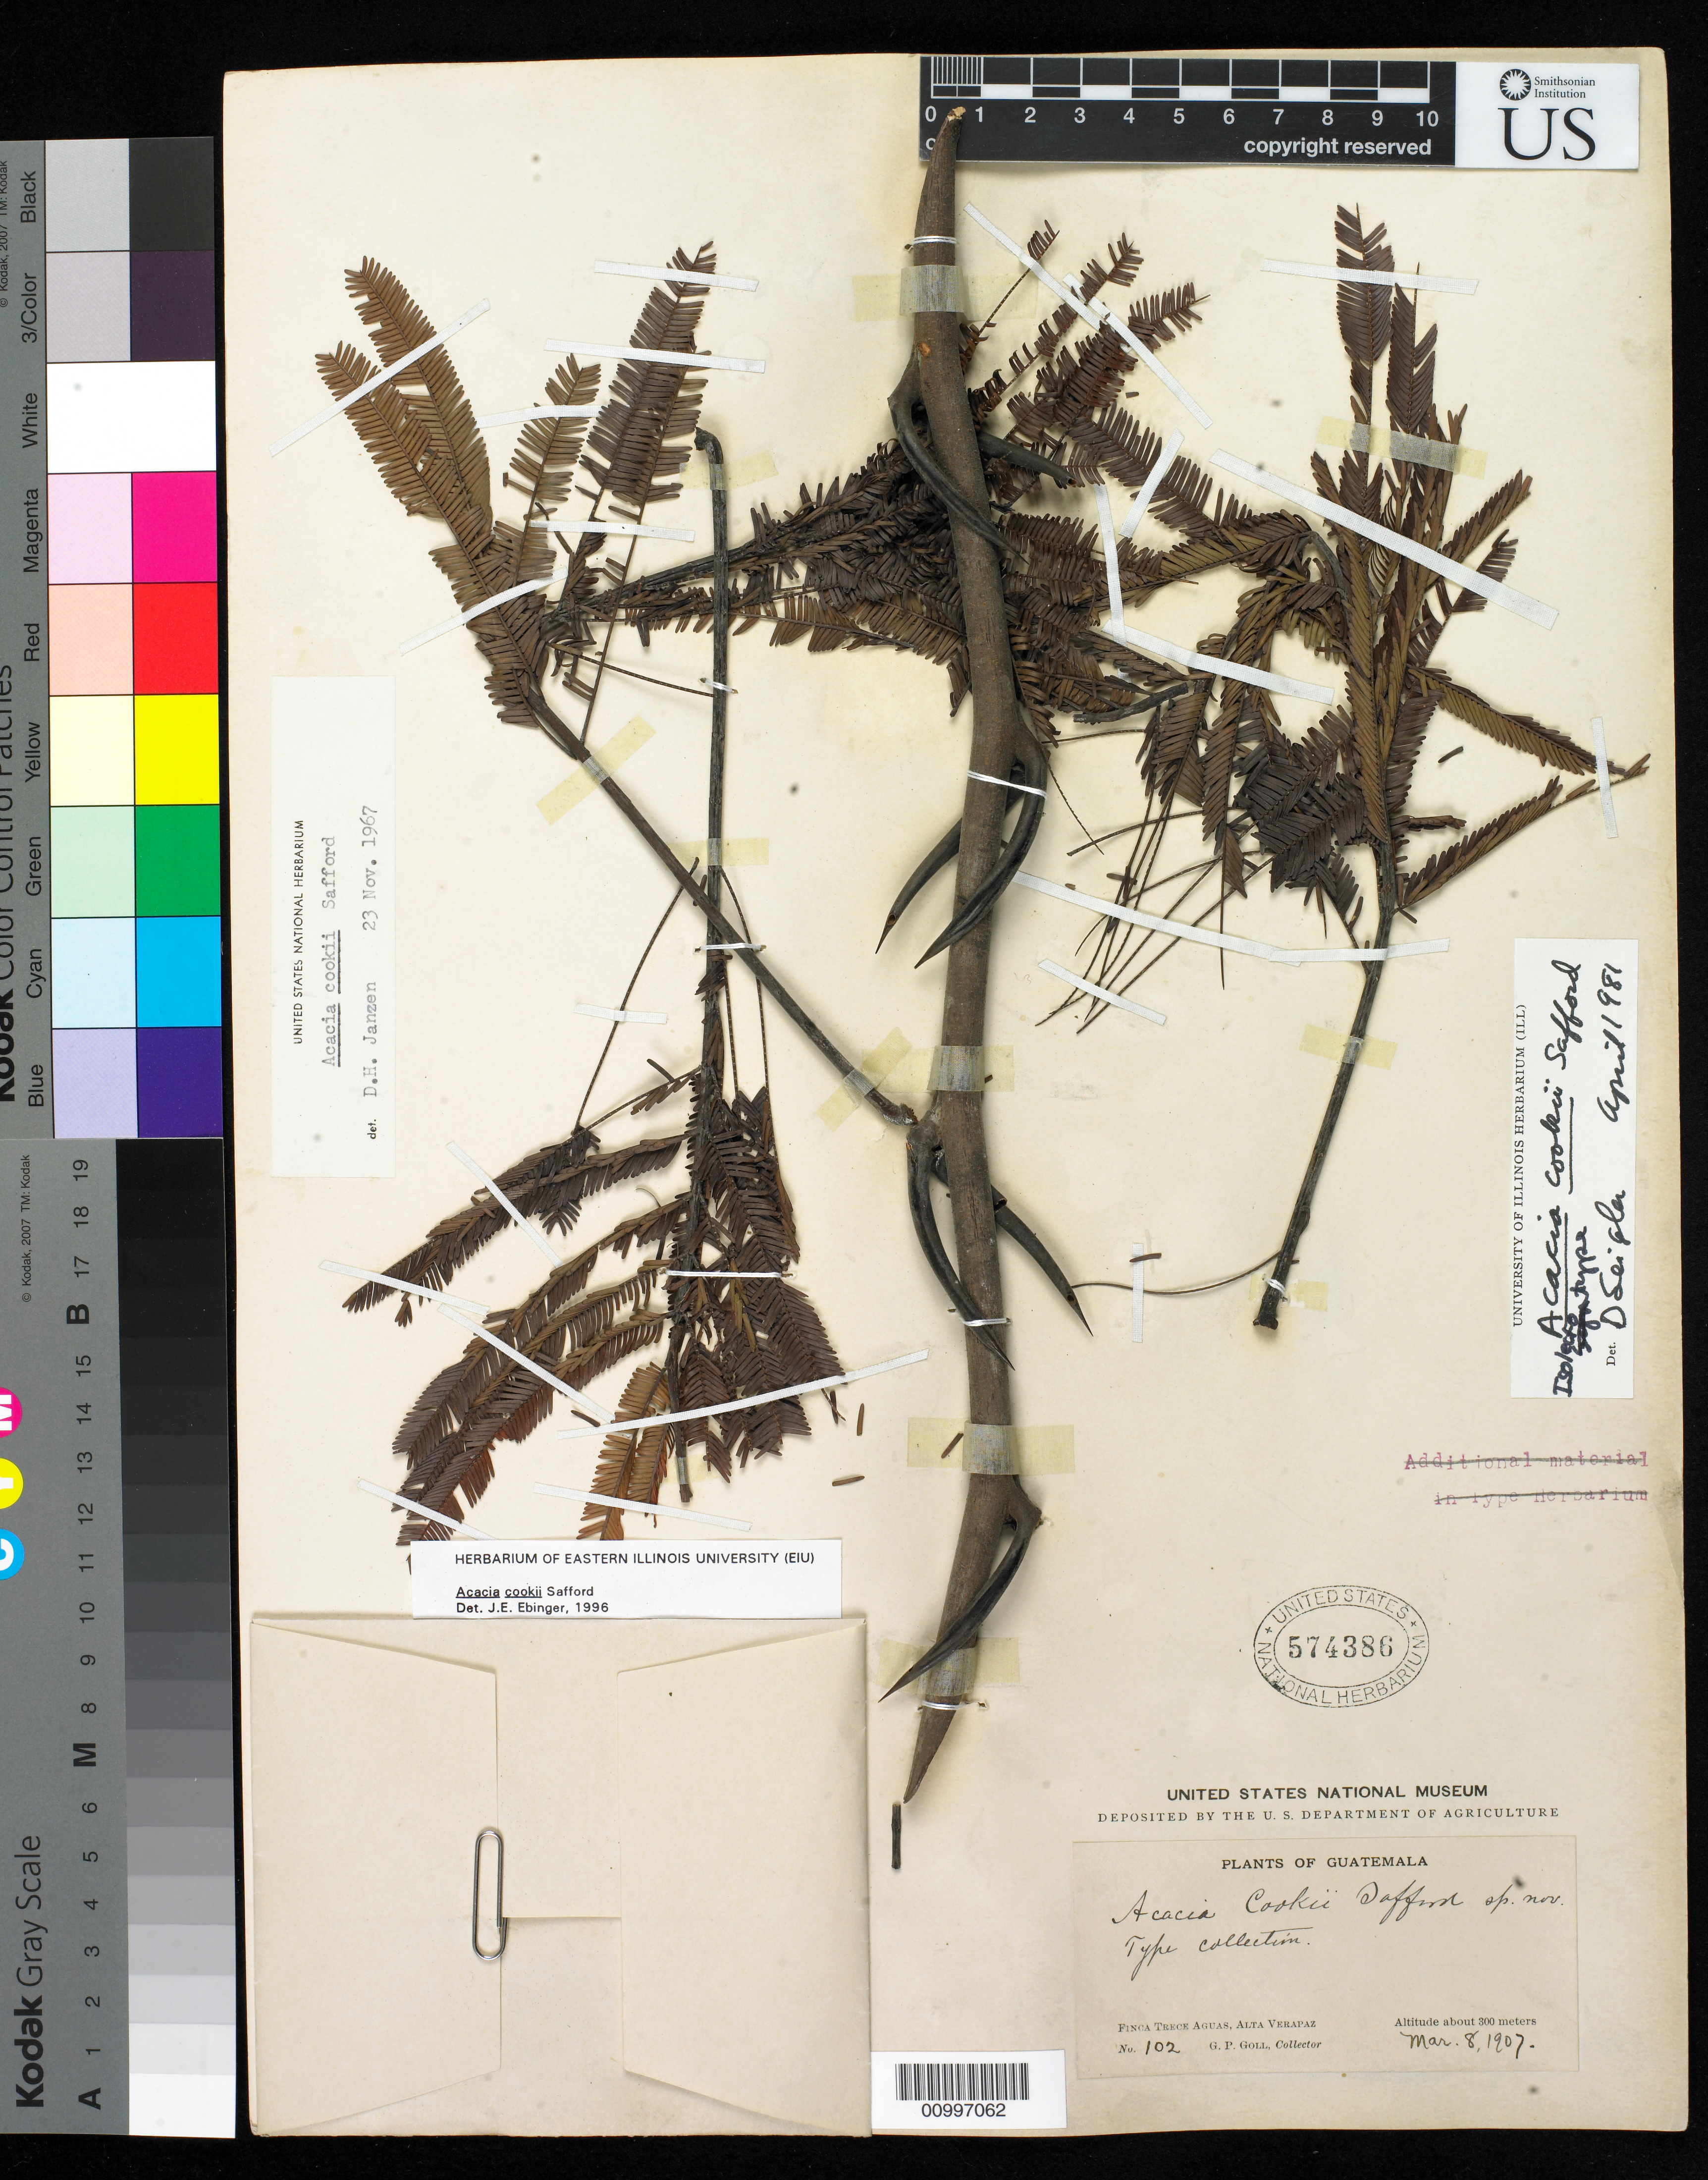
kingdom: Plantae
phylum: Tracheophyta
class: Magnoliopsida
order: Fabales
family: Fabaceae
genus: Acacia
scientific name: Acacia cookii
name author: Saff.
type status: Isolectotype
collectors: G. Goll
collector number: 102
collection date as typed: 08 Mar 1907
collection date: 1907-03-08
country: Guatemala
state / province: Alta Verapaz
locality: Finca Trece Aguas.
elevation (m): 300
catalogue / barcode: US 574386